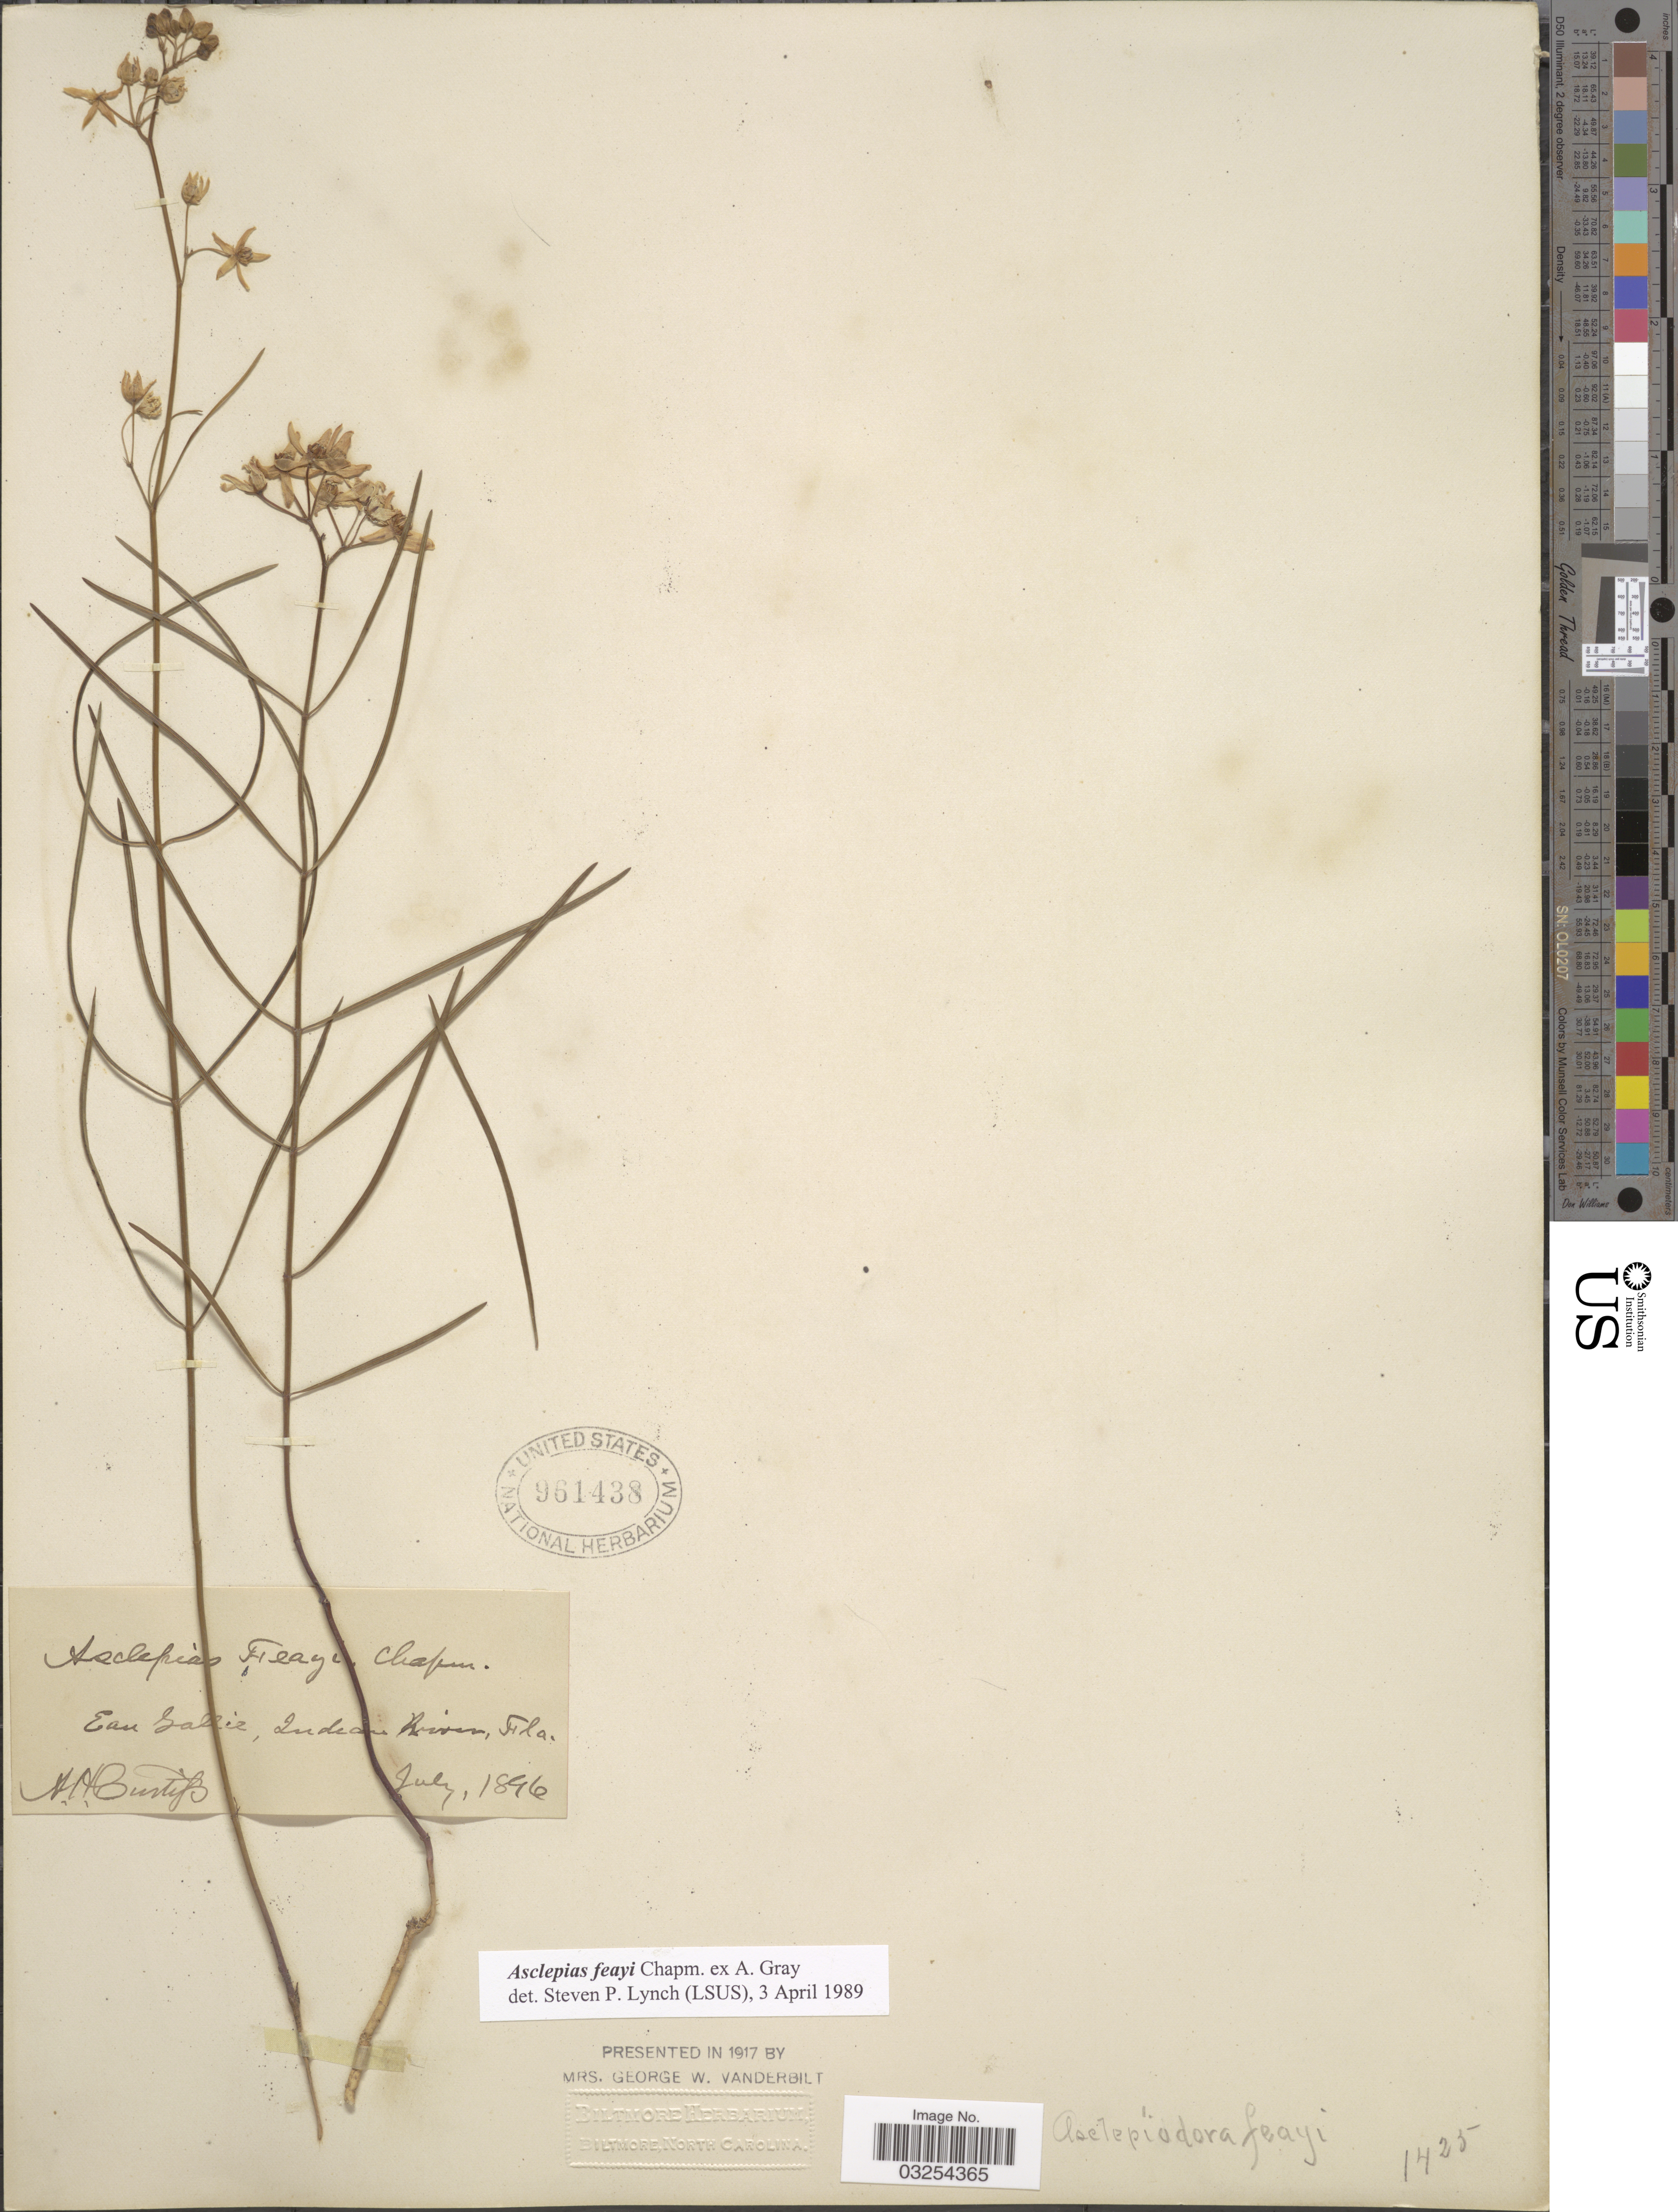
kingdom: Plantae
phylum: Tracheophyta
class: Magnoliopsida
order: Gentianales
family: Apocynaceae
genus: Asclepias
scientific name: Asclepias feayi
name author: Chapm. ex A. Gray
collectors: A. H. Curtiss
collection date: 1896-07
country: United States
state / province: Florida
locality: Eau Gallie, Indian River.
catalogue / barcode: US 961438